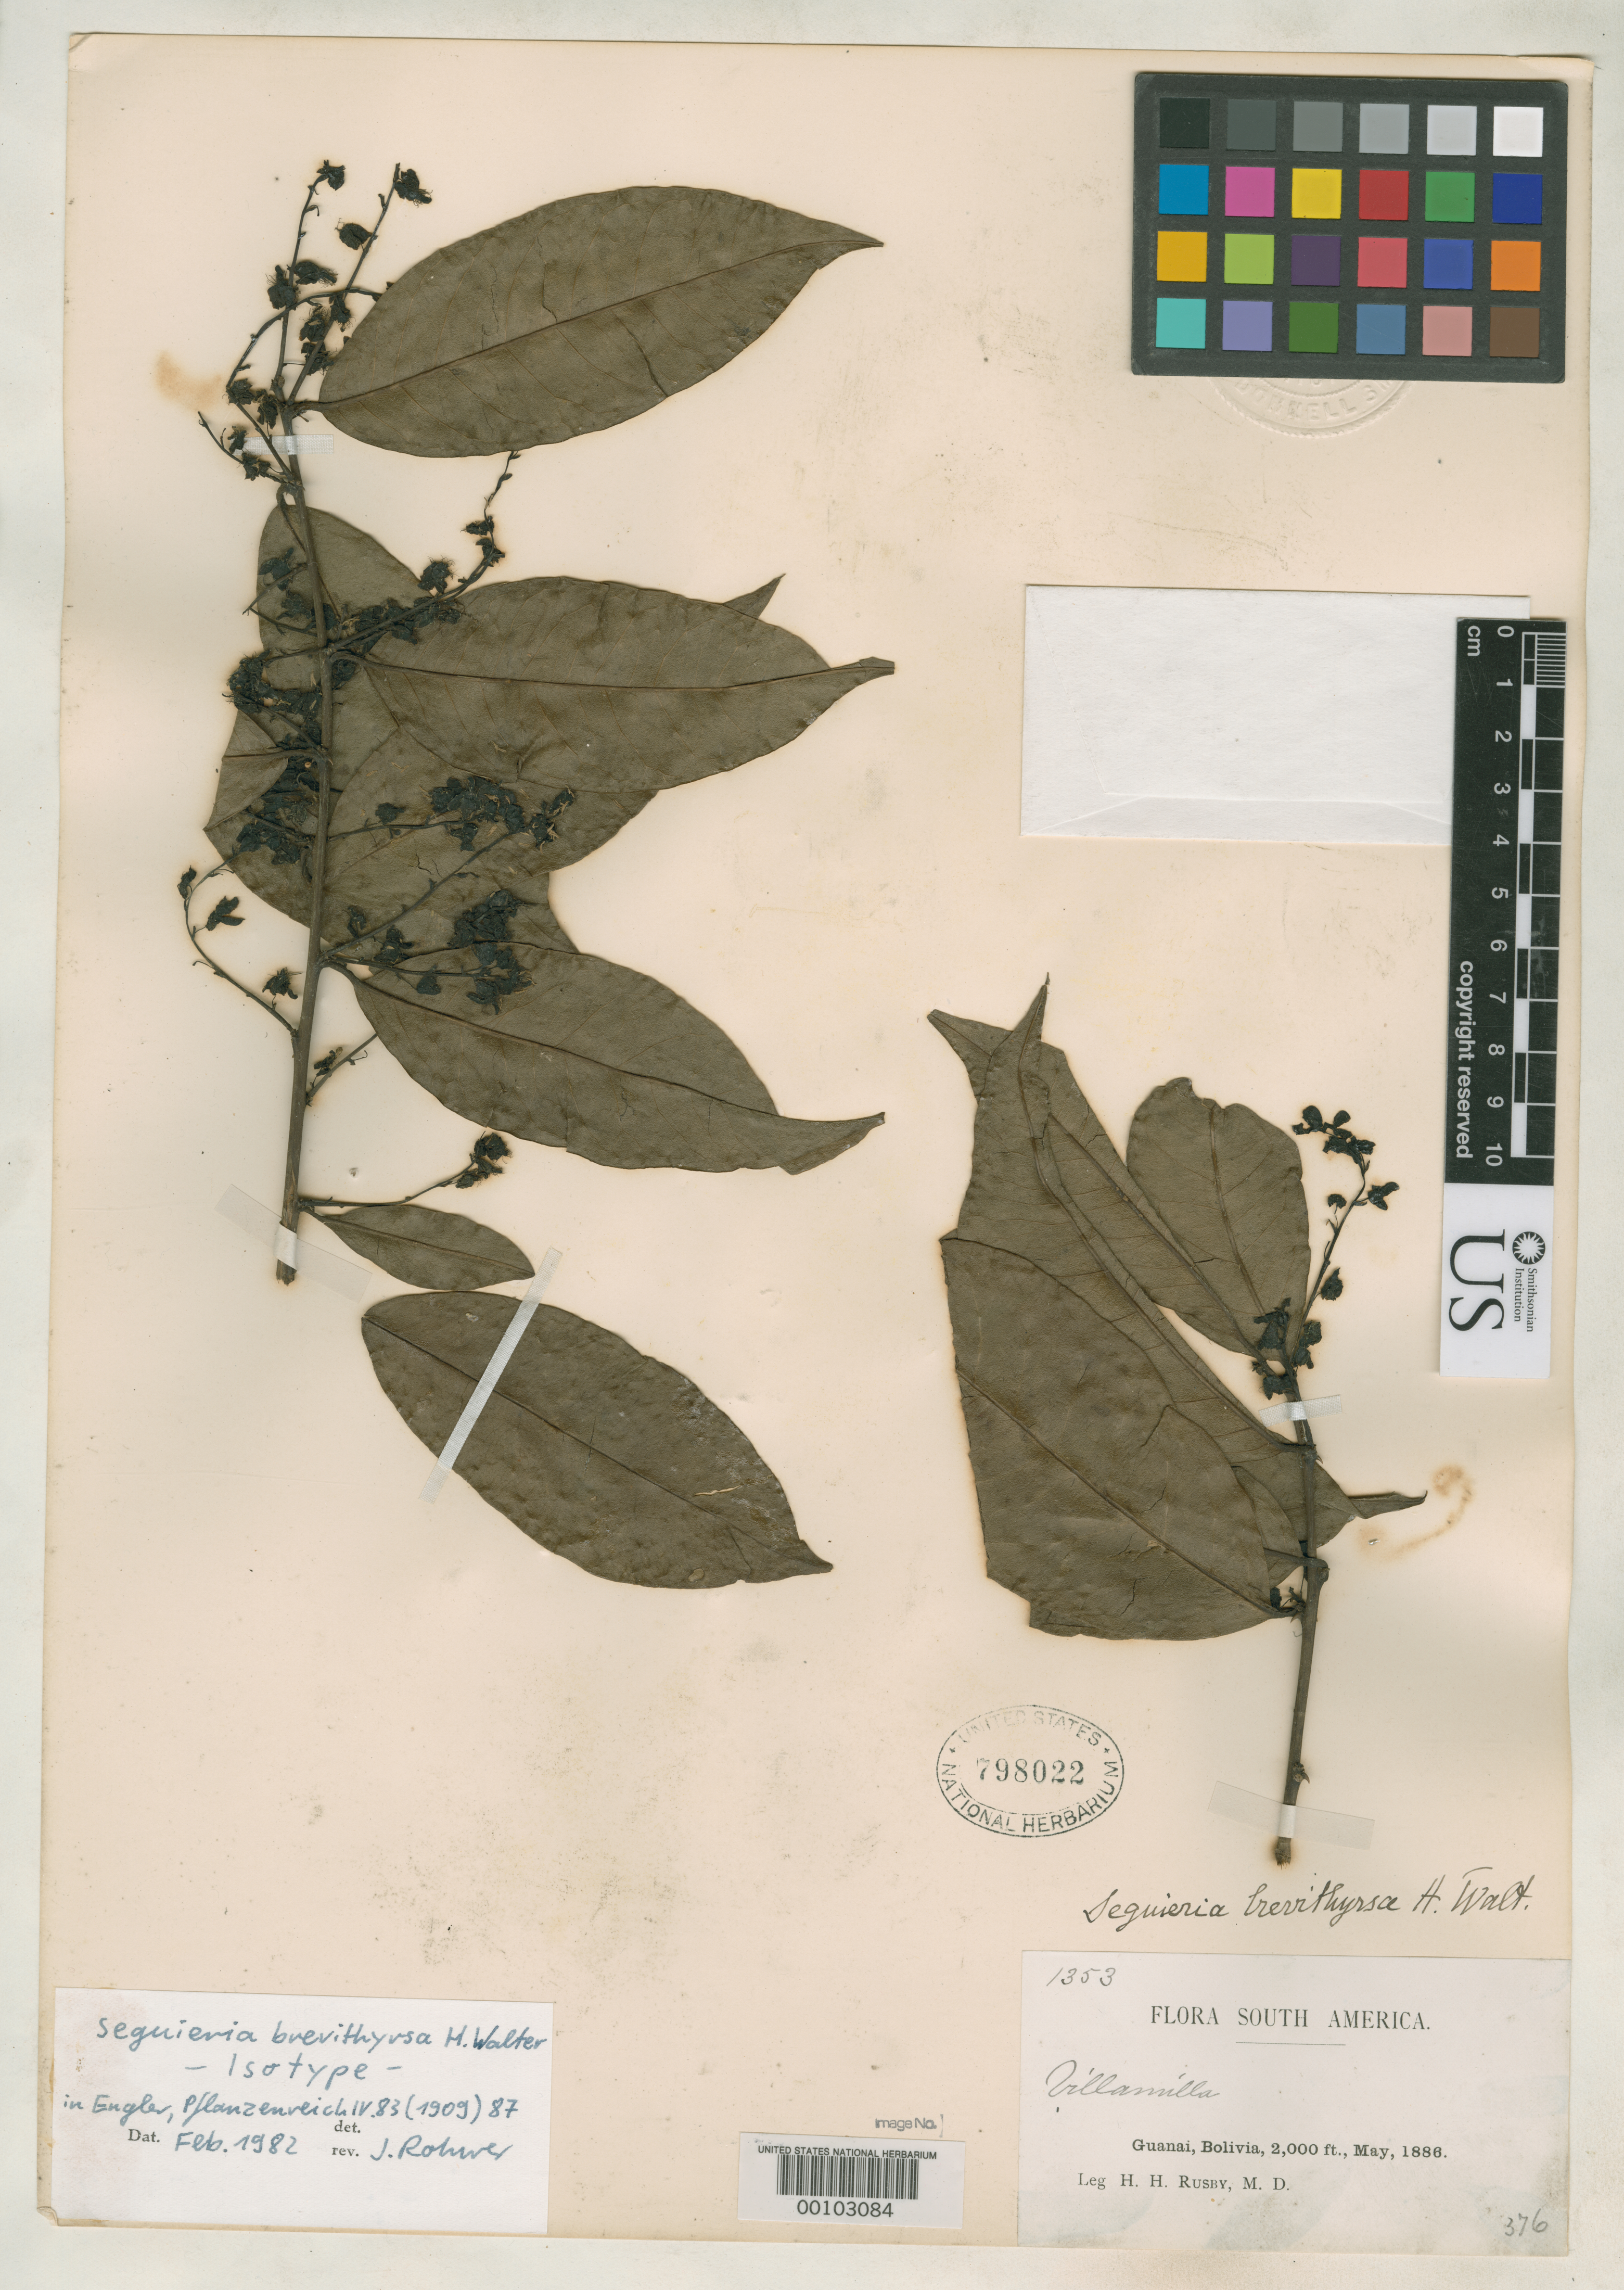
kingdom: Plantae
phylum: Tracheophyta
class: Magnoliopsida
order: Caryophyllales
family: Phytolaccaceae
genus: Seguieria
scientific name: Seguieria brevithyrsa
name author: H. Walter in Engl.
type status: Isotype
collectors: H. H. Rusby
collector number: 1353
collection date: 1886-05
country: Bolivia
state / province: La Páz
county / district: Larecaja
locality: Guanay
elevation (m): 610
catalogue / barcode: US 798022